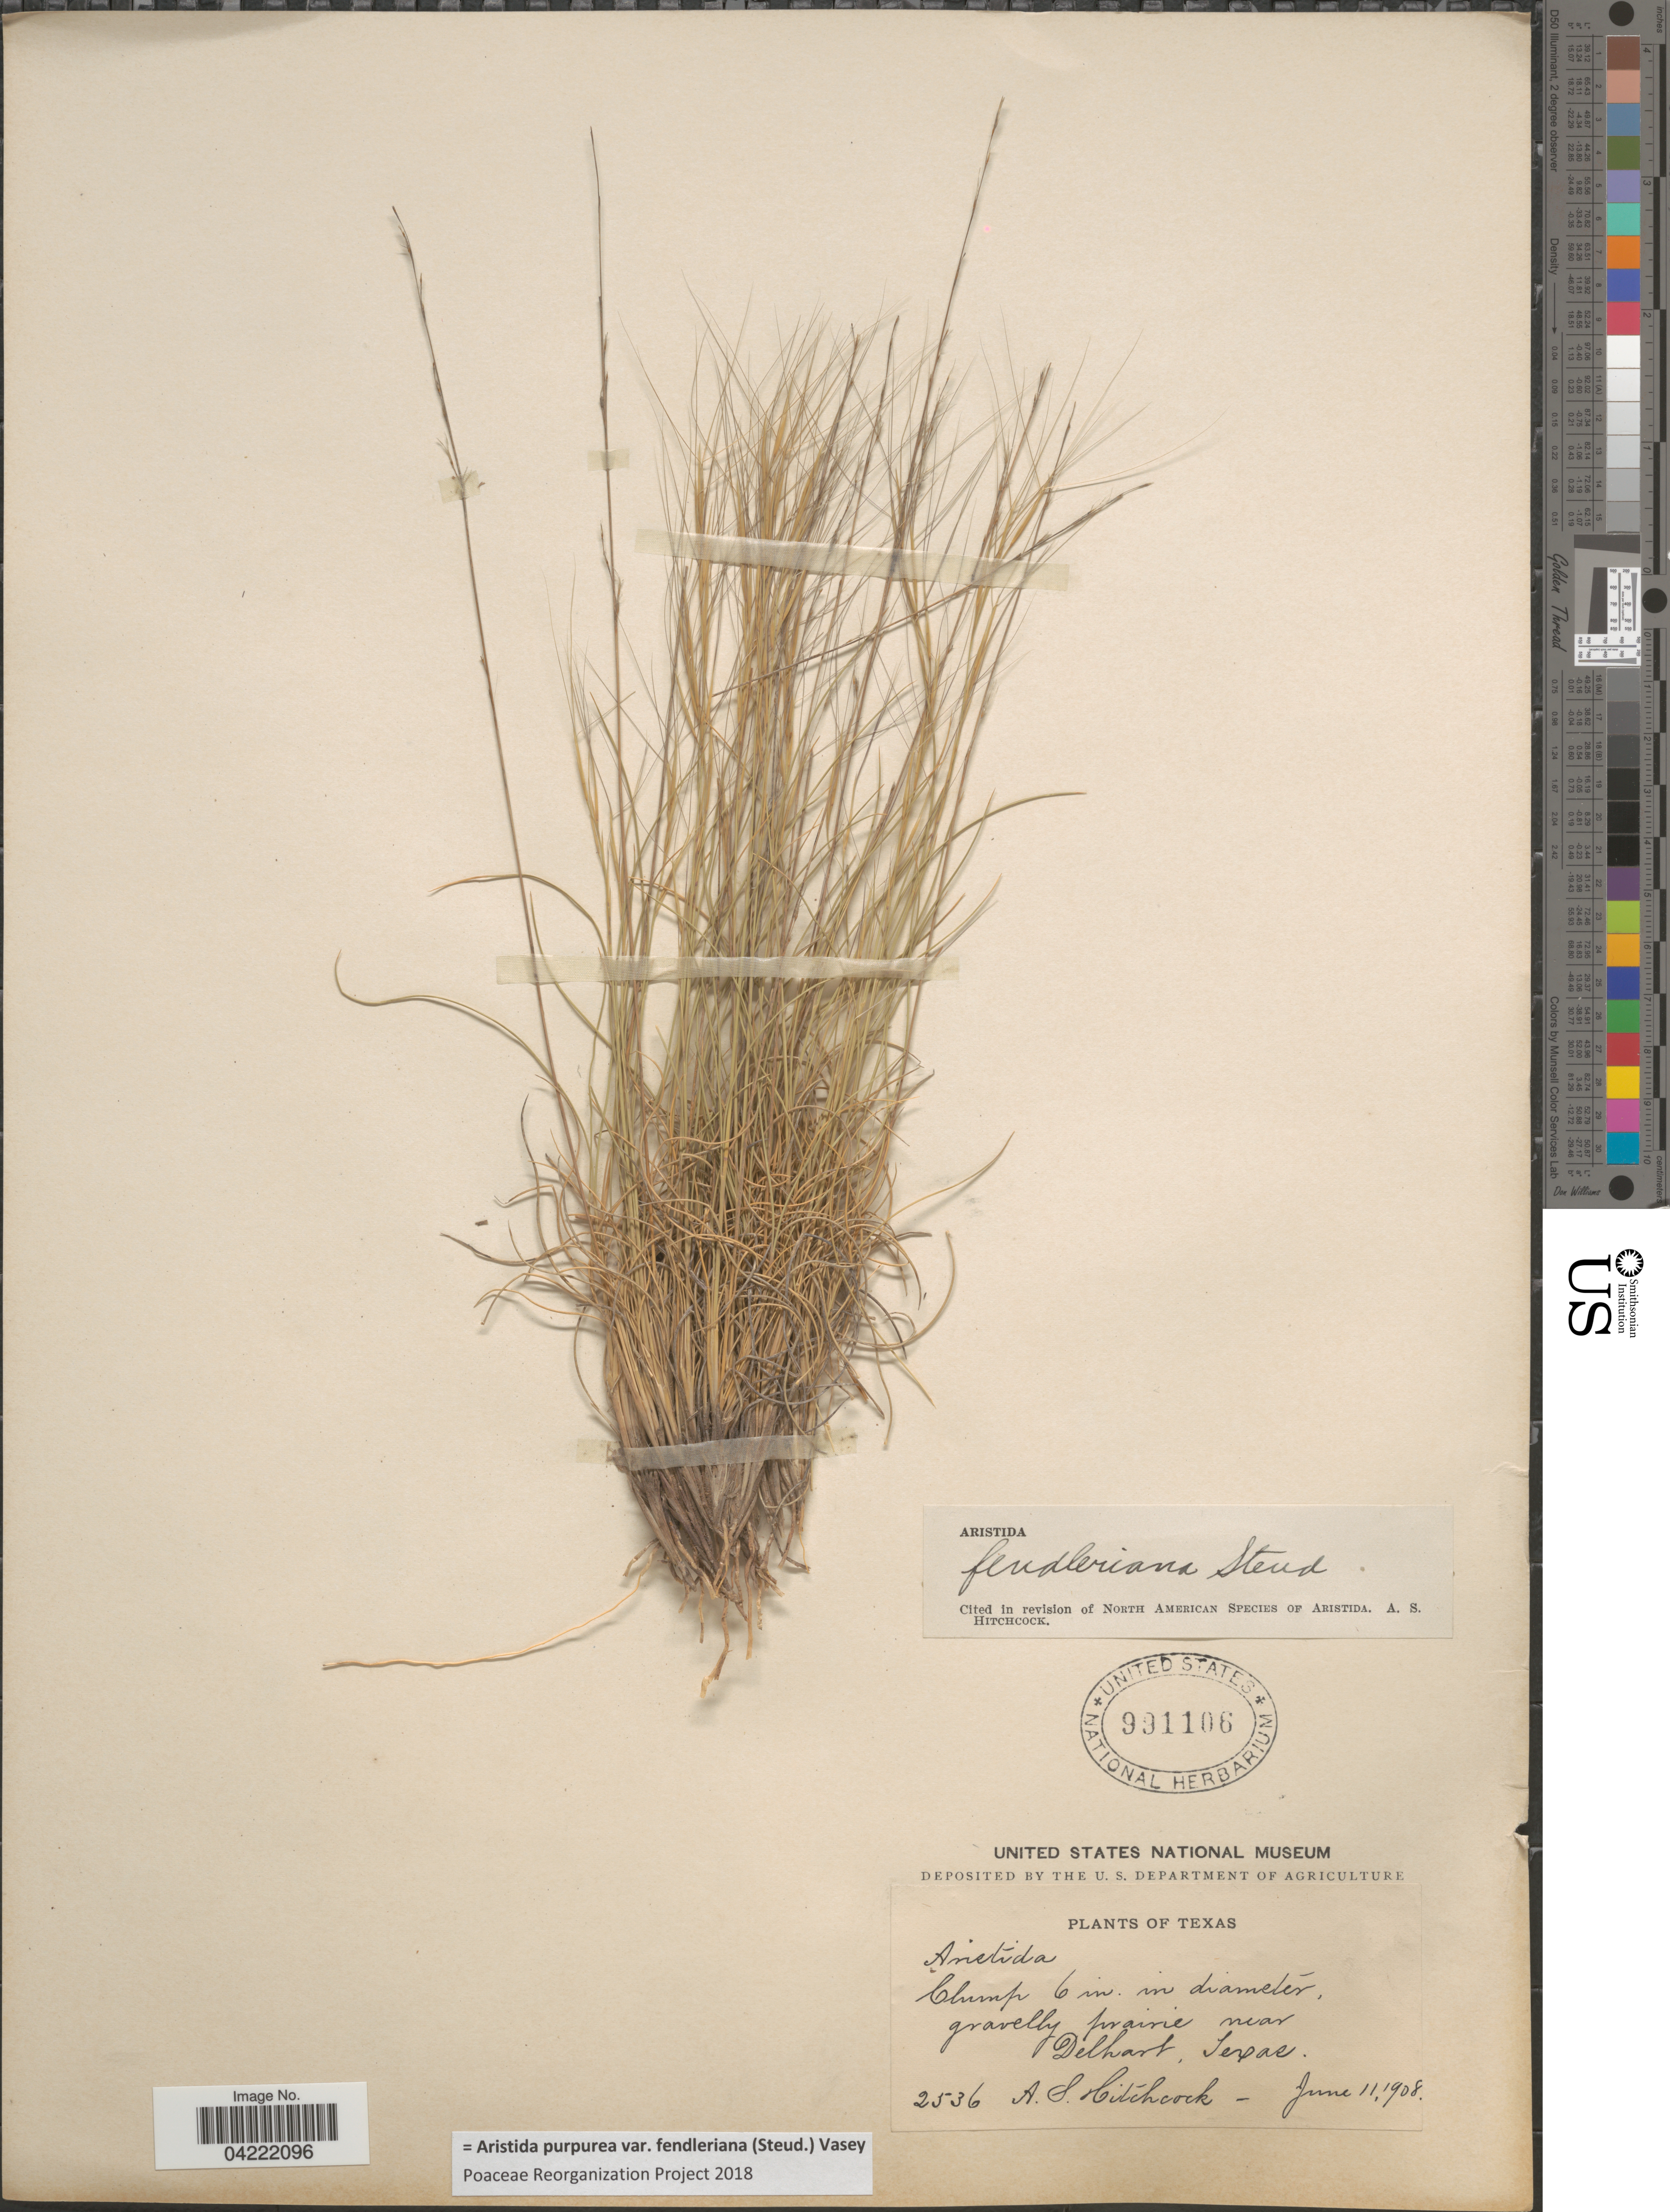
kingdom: Plantae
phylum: Tracheophyta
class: Liliopsida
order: Poales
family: Poaceae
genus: Aristida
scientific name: Aristida purpurea var. fendleriana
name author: (Steud.) Vasey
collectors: A. S. Hitchcock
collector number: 2536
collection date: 1908-06-11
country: United States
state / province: Texas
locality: Gravelly prairie near Delhart.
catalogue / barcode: US 991106